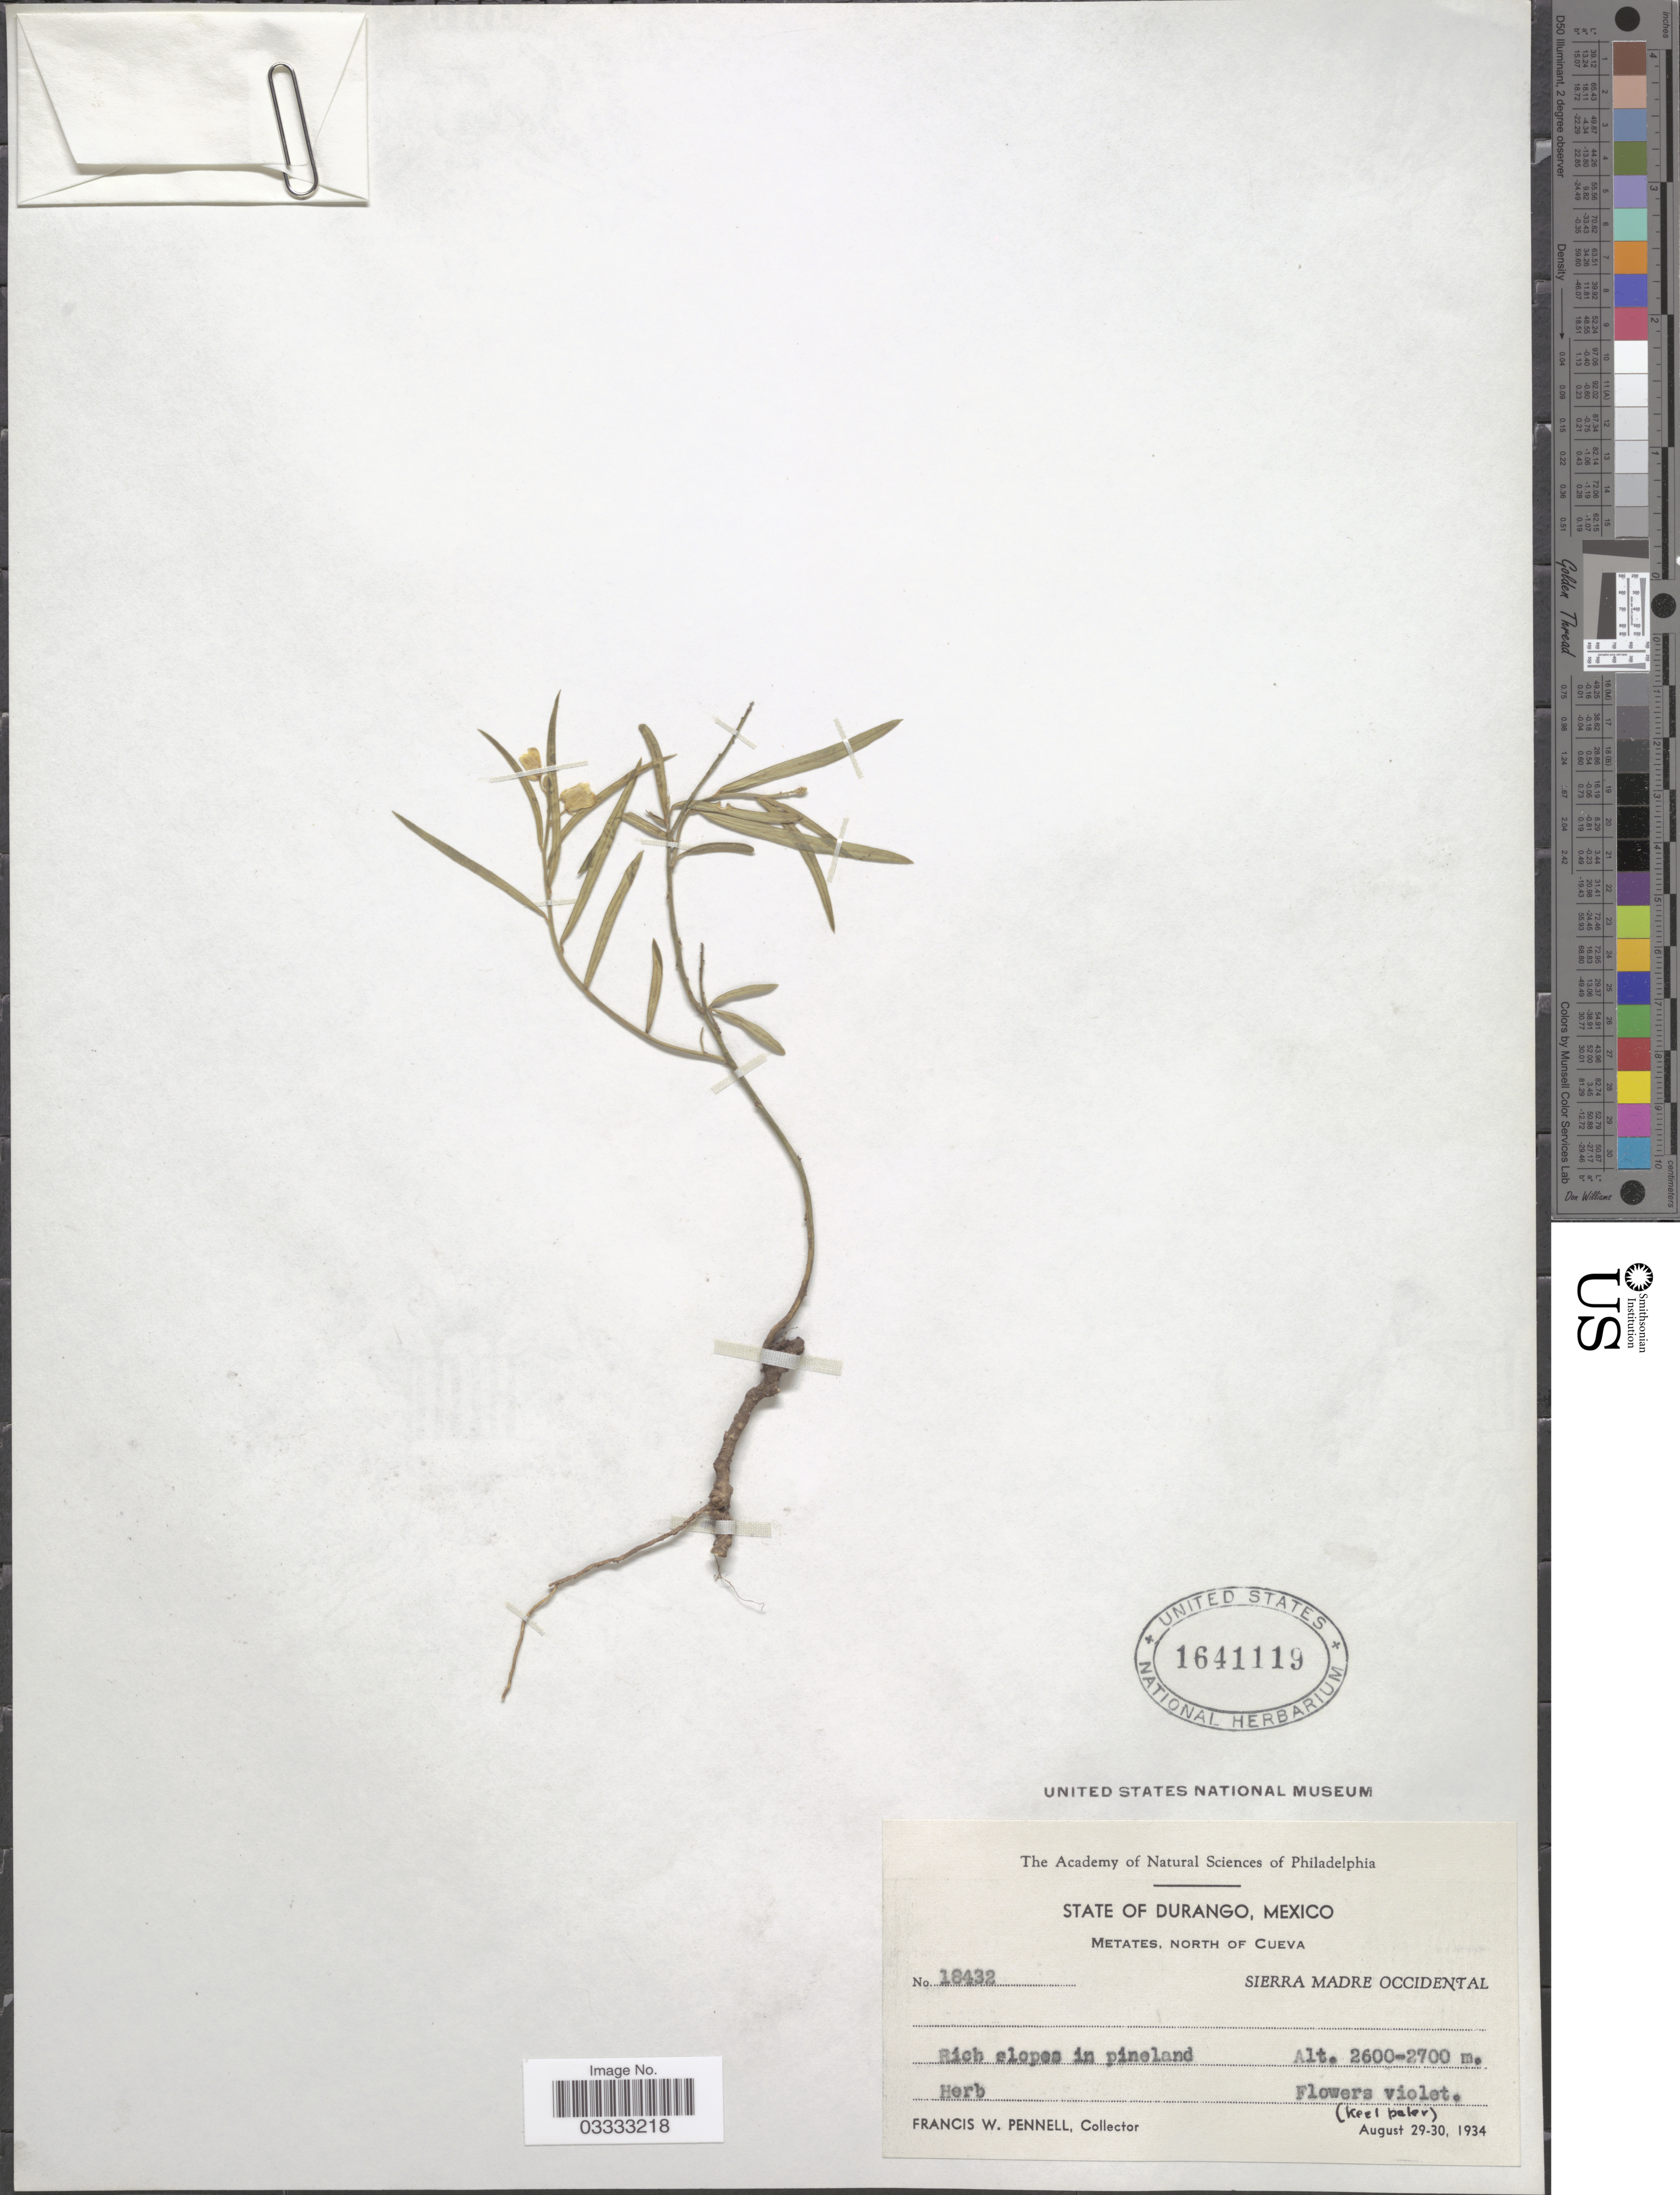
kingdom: Plantae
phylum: Tracheophyta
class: Magnoliopsida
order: Fabales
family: Polygalaceae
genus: Polygala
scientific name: Polygala sp.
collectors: F. W. Pennell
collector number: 18432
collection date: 1934-08-29/1934-08-30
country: Mexico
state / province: Durango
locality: Metates, North of Cueva. Sierra Madre Occidental.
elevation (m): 2600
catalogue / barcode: US 1641119